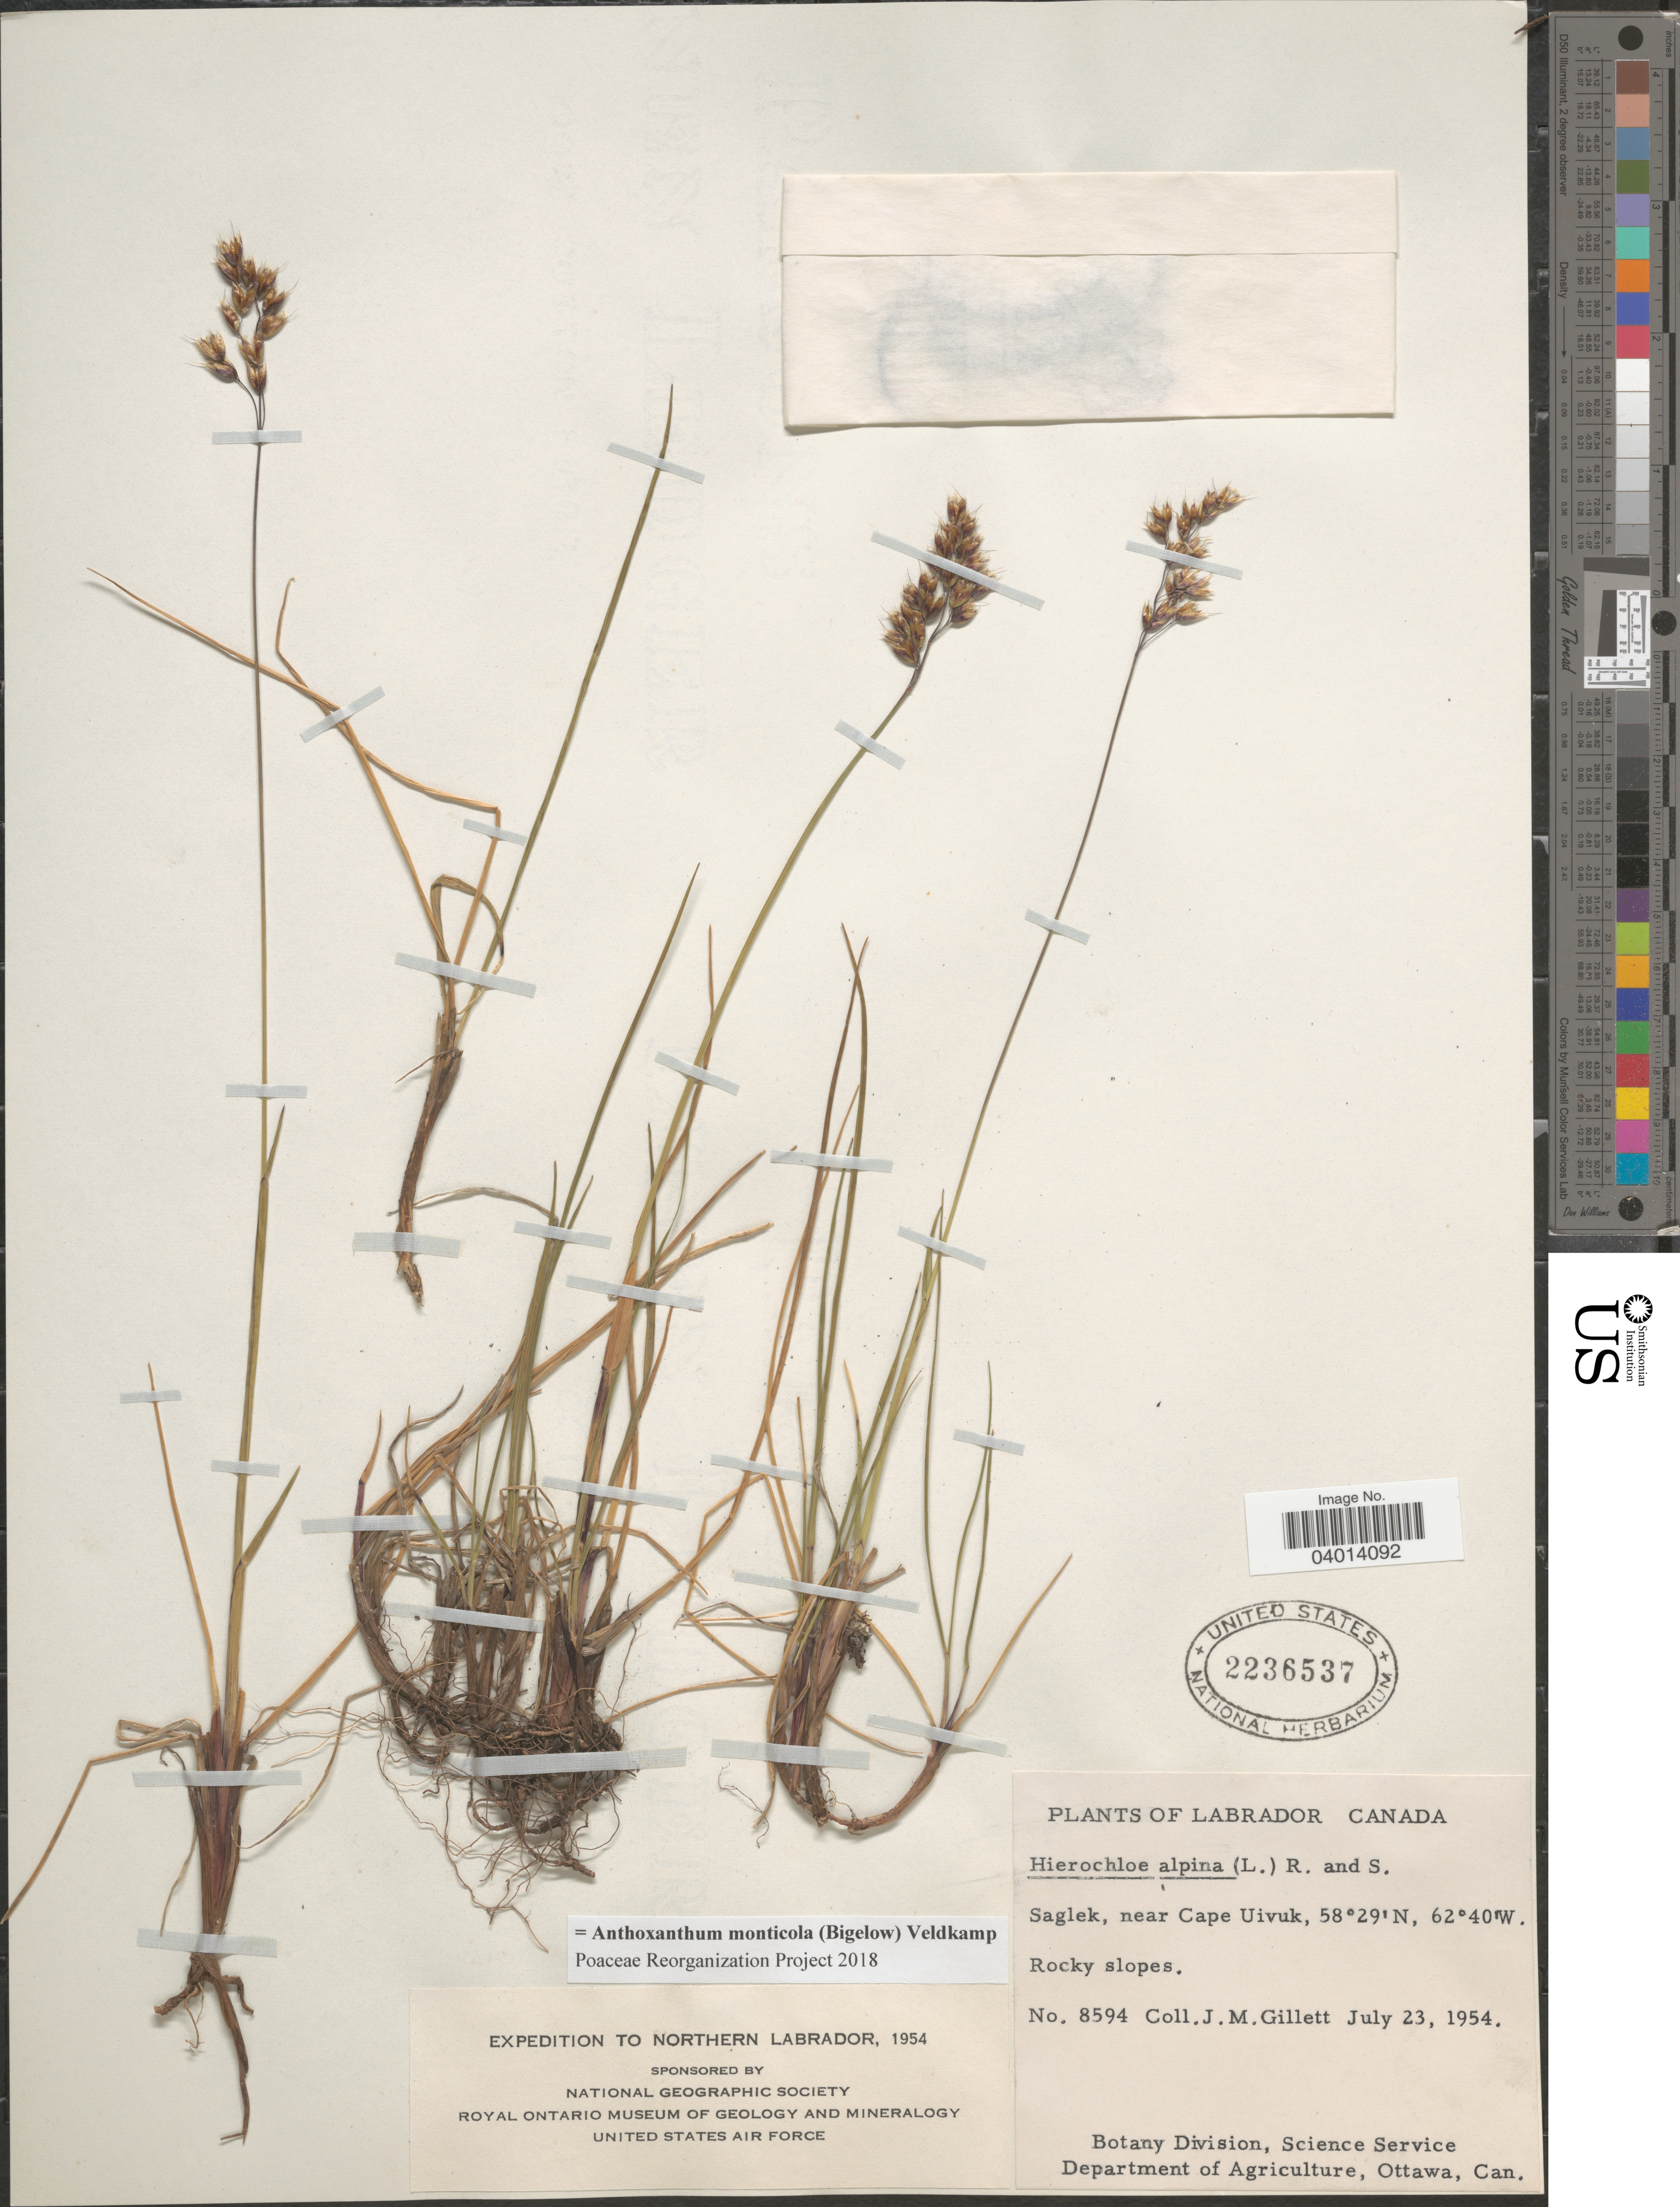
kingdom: Plantae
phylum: Tracheophyta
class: Liliopsida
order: Poales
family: Poaceae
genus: Anthoxanthum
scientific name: Anthoxanthum monticola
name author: (Bigelow) Veldkamp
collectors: J. M. Gillett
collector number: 8594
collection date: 1954-07-23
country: Canada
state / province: Newfoundland and Labrador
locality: Labrador. Saglek, near Cape Uivuk. Northern Labrador.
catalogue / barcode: US 2236537